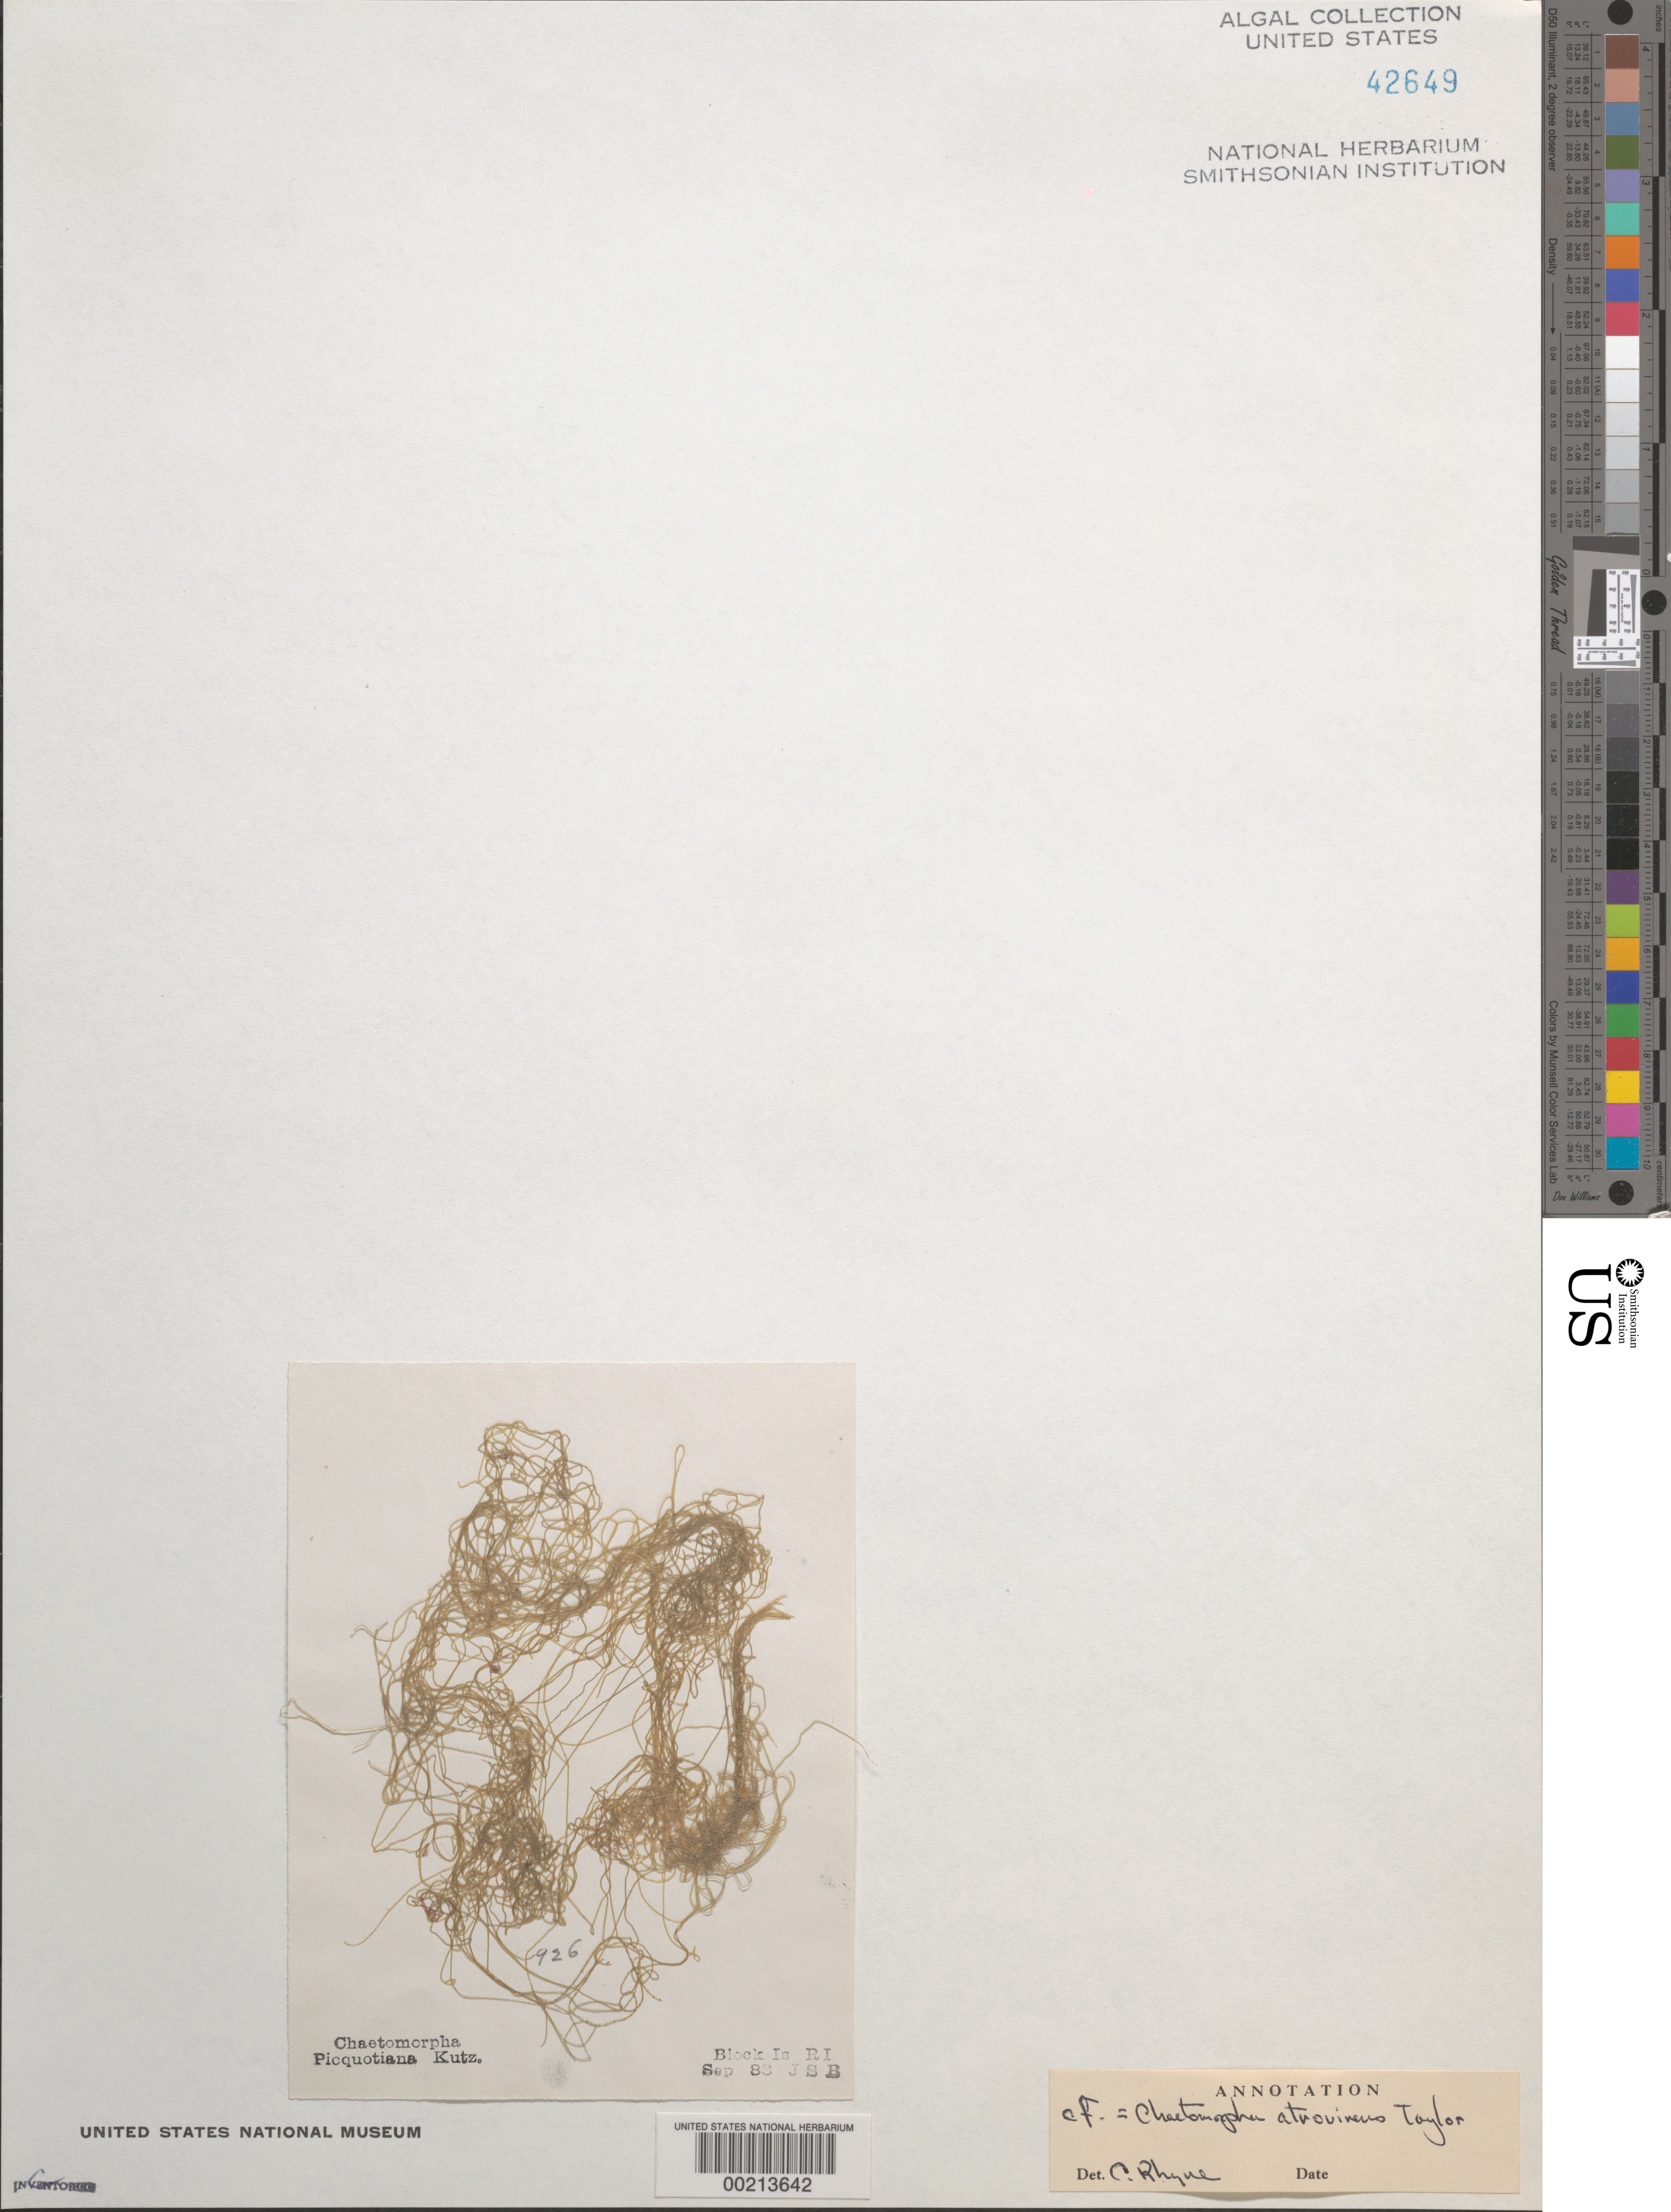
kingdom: Plantae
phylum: Chlorophyta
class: Ulvophyceae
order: Cladophorales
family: Cladophoraceae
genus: Chaetomorpha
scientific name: Chaetomorpha picquotiana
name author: Mont. in Kütz.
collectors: J. S. Brown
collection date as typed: Sep 1883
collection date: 1883-09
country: United States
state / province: Rhode Island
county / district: Washington County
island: Block Island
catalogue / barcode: US 42649